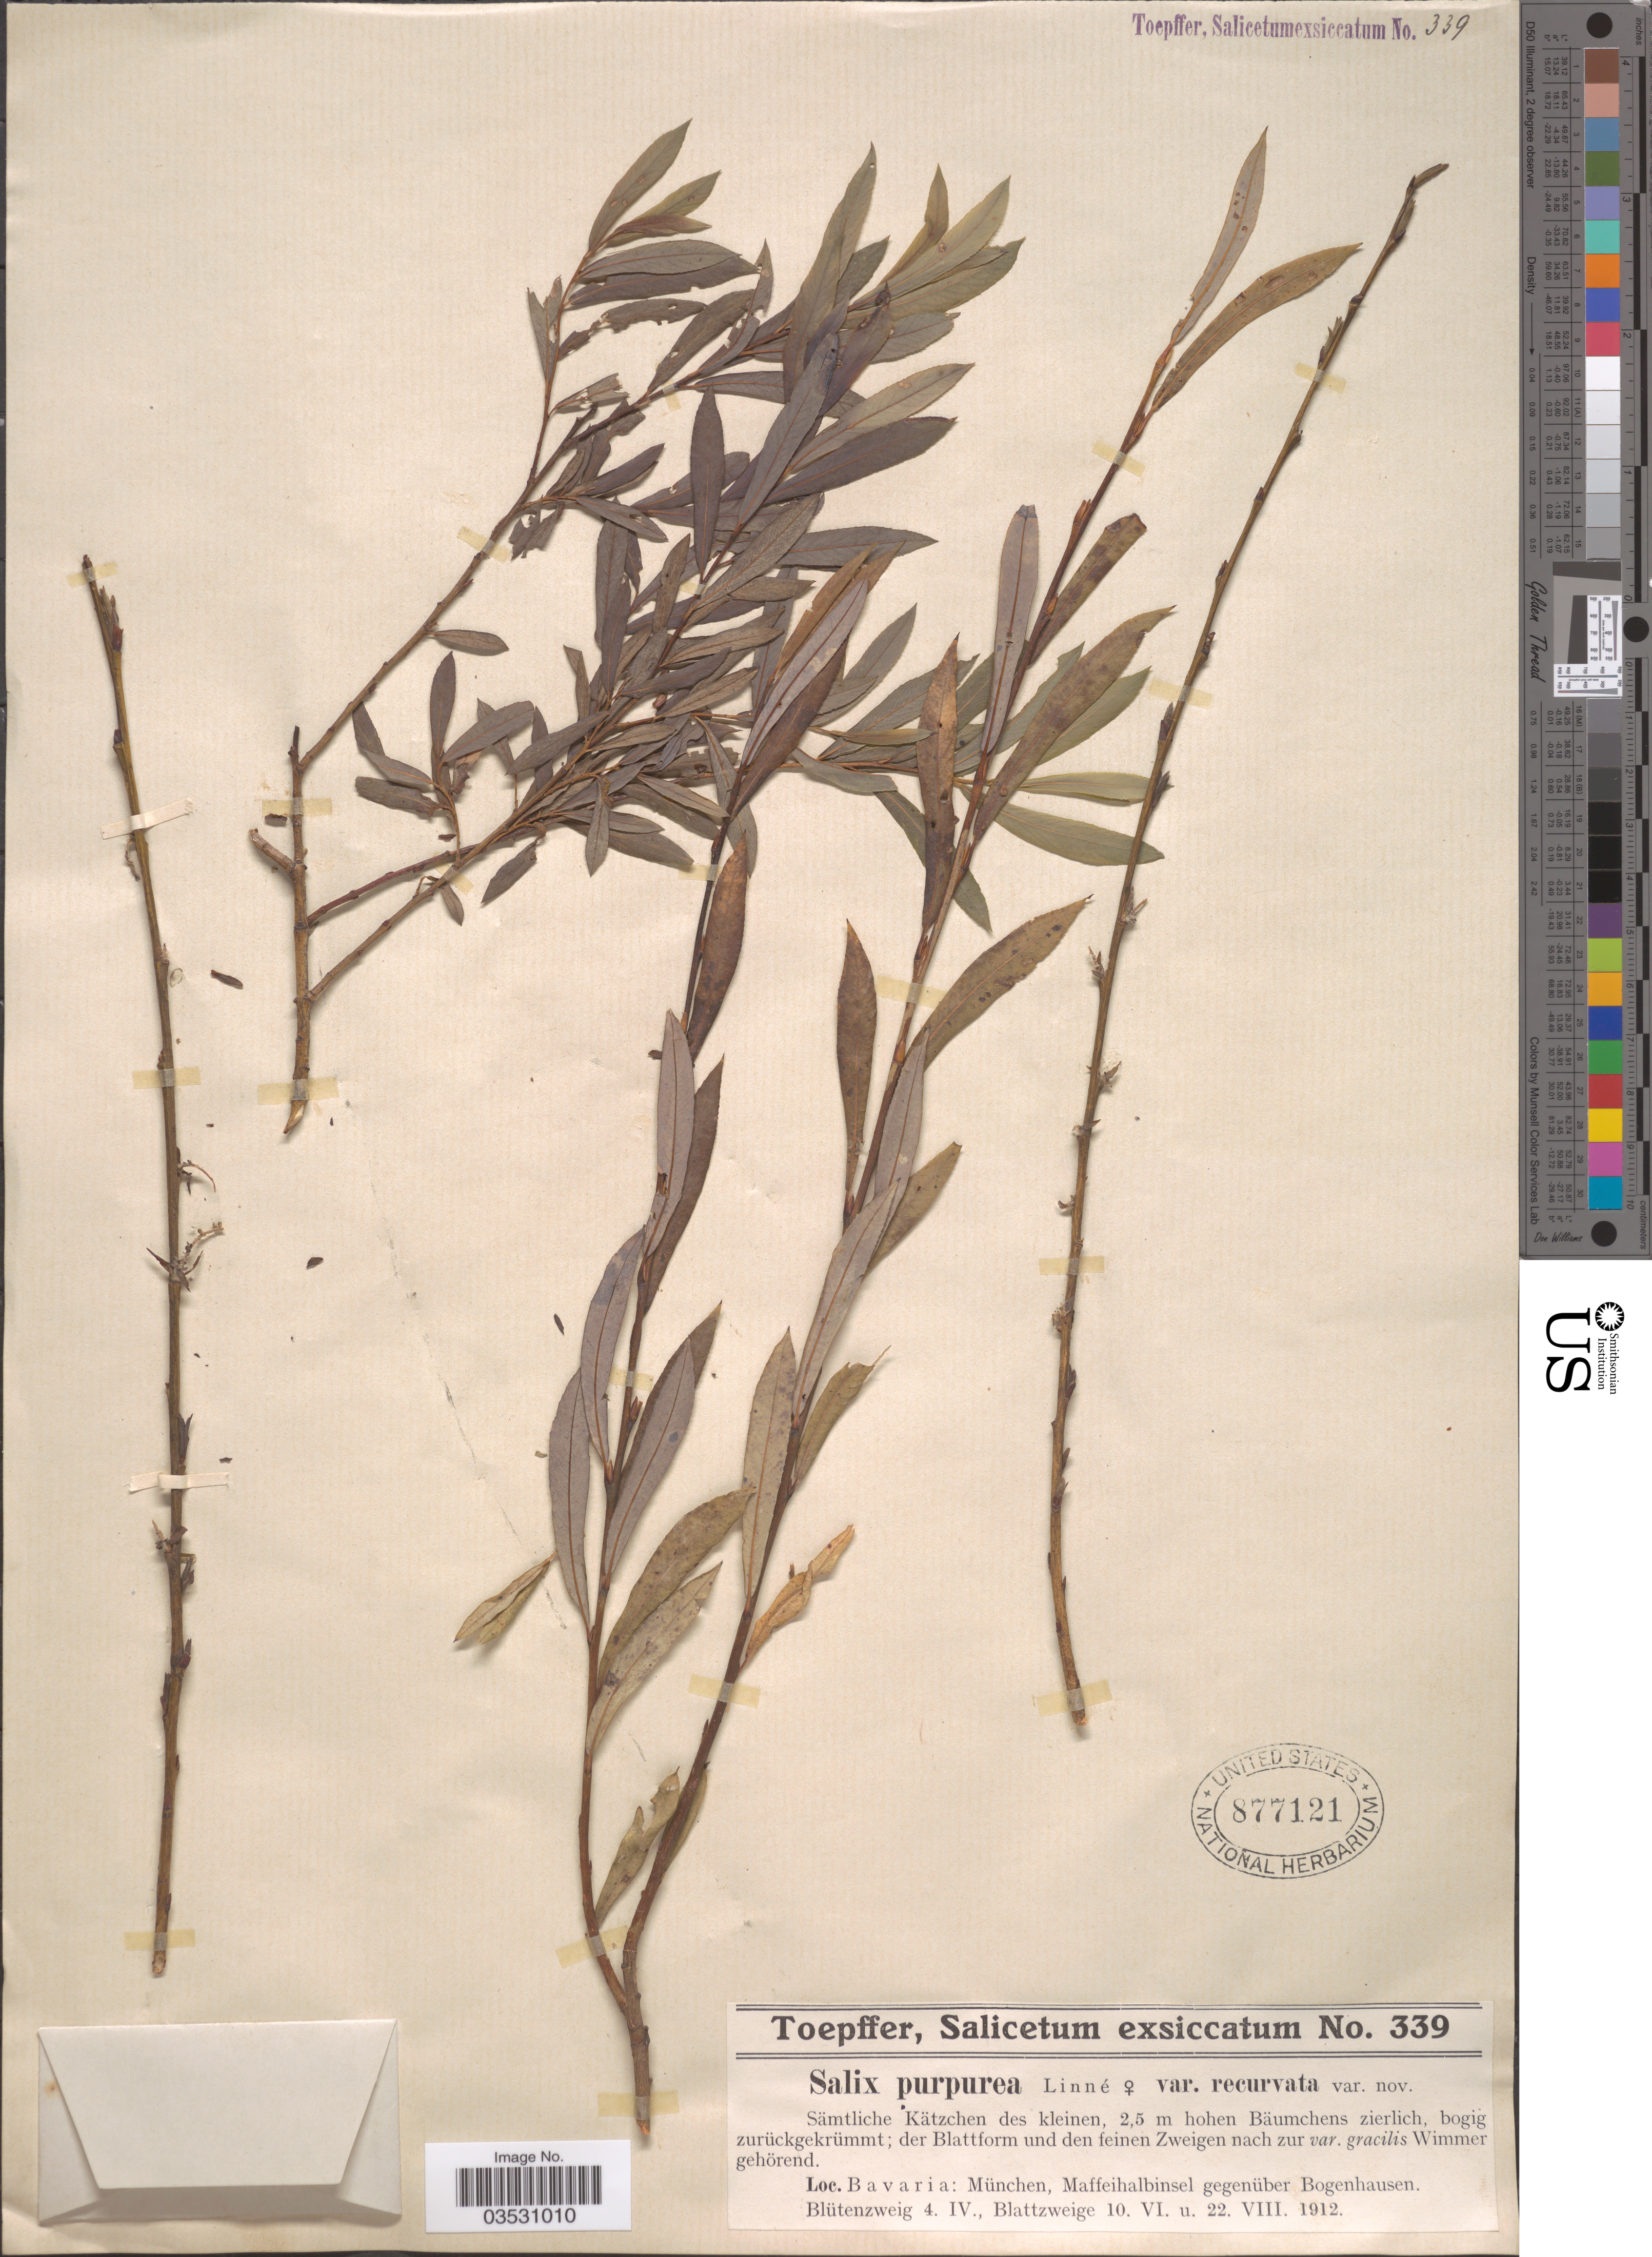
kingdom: Plantae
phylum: Tracheophyta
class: Magnoliopsida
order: Malpighiales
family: Salicaceae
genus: Salix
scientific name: Salix purpurea var. recurvata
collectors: A. Toepffer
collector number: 339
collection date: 1912-04-04/1912-08-22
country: Germany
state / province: Bayern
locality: Bavaria: München, Maffeihalbinsel gegenüber Bogenhausen.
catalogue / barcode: US 877121